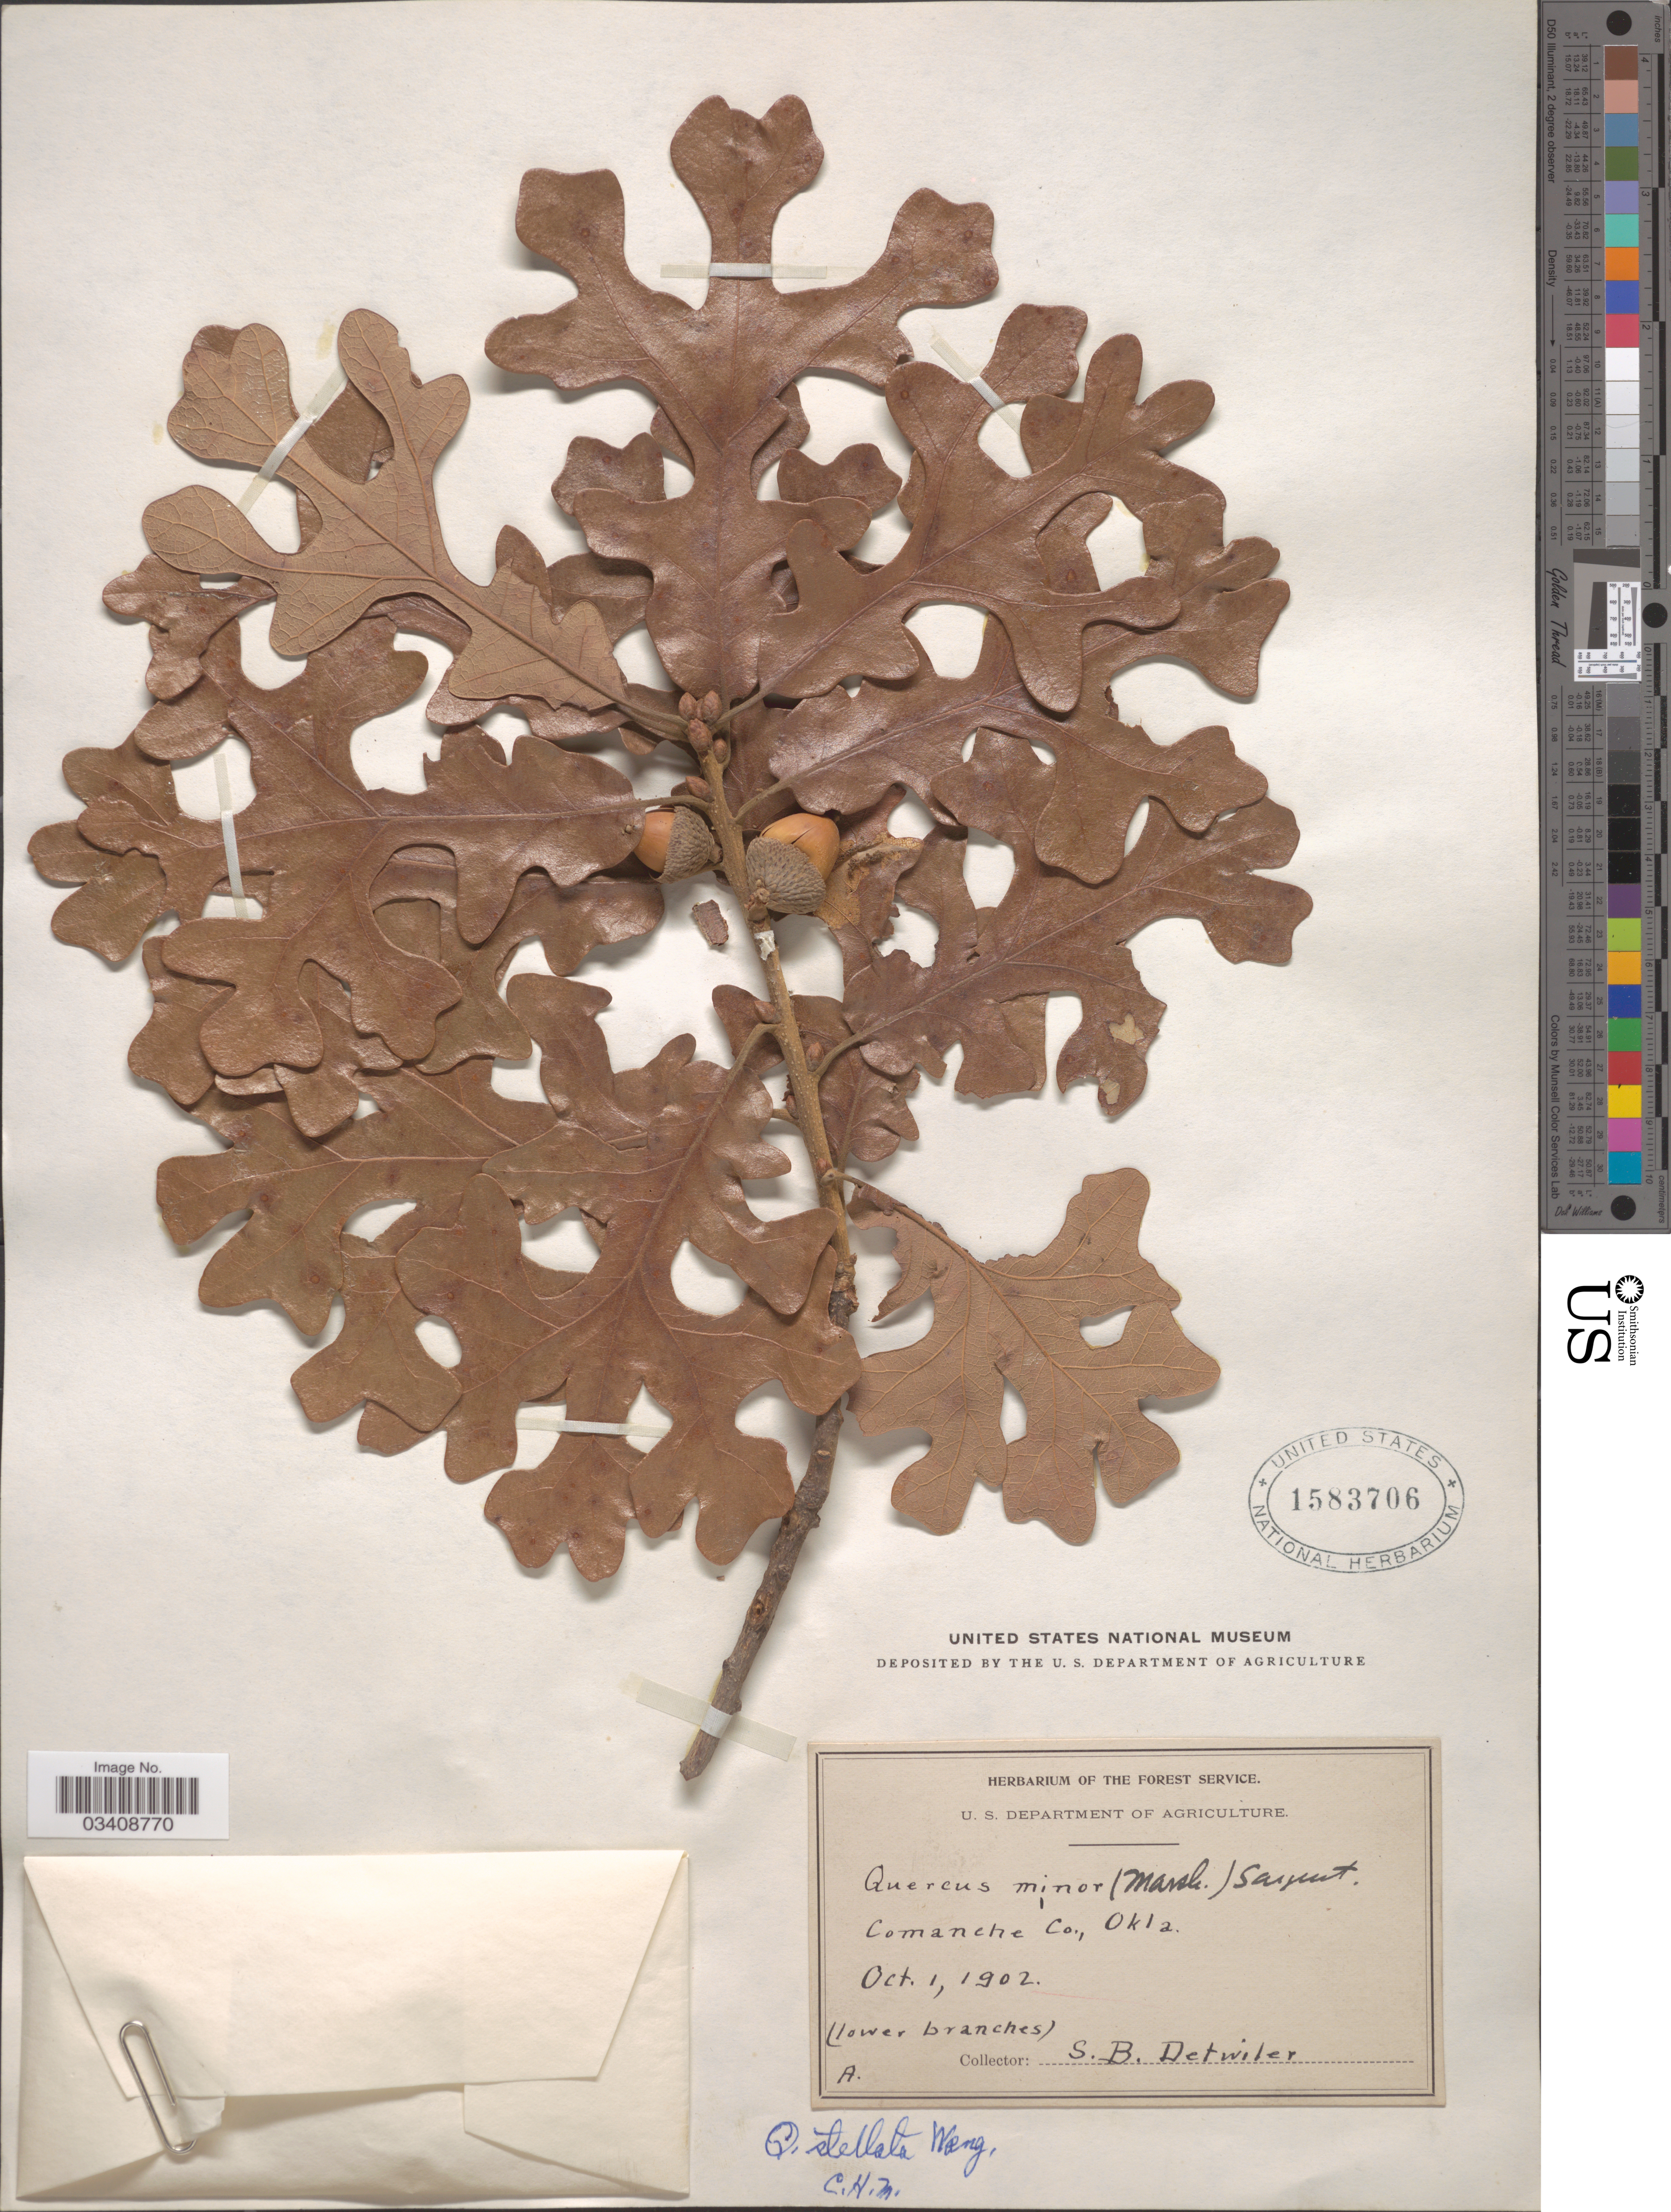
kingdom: Plantae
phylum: Tracheophyta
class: Magnoliopsida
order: Fagales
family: Fagaceae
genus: Quercus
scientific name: Quercus stellata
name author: Wangenh.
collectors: S. Detwiler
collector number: A.?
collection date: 1902-10-01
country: United States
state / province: Oklahoma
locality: Comanche Co.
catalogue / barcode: US 1583706